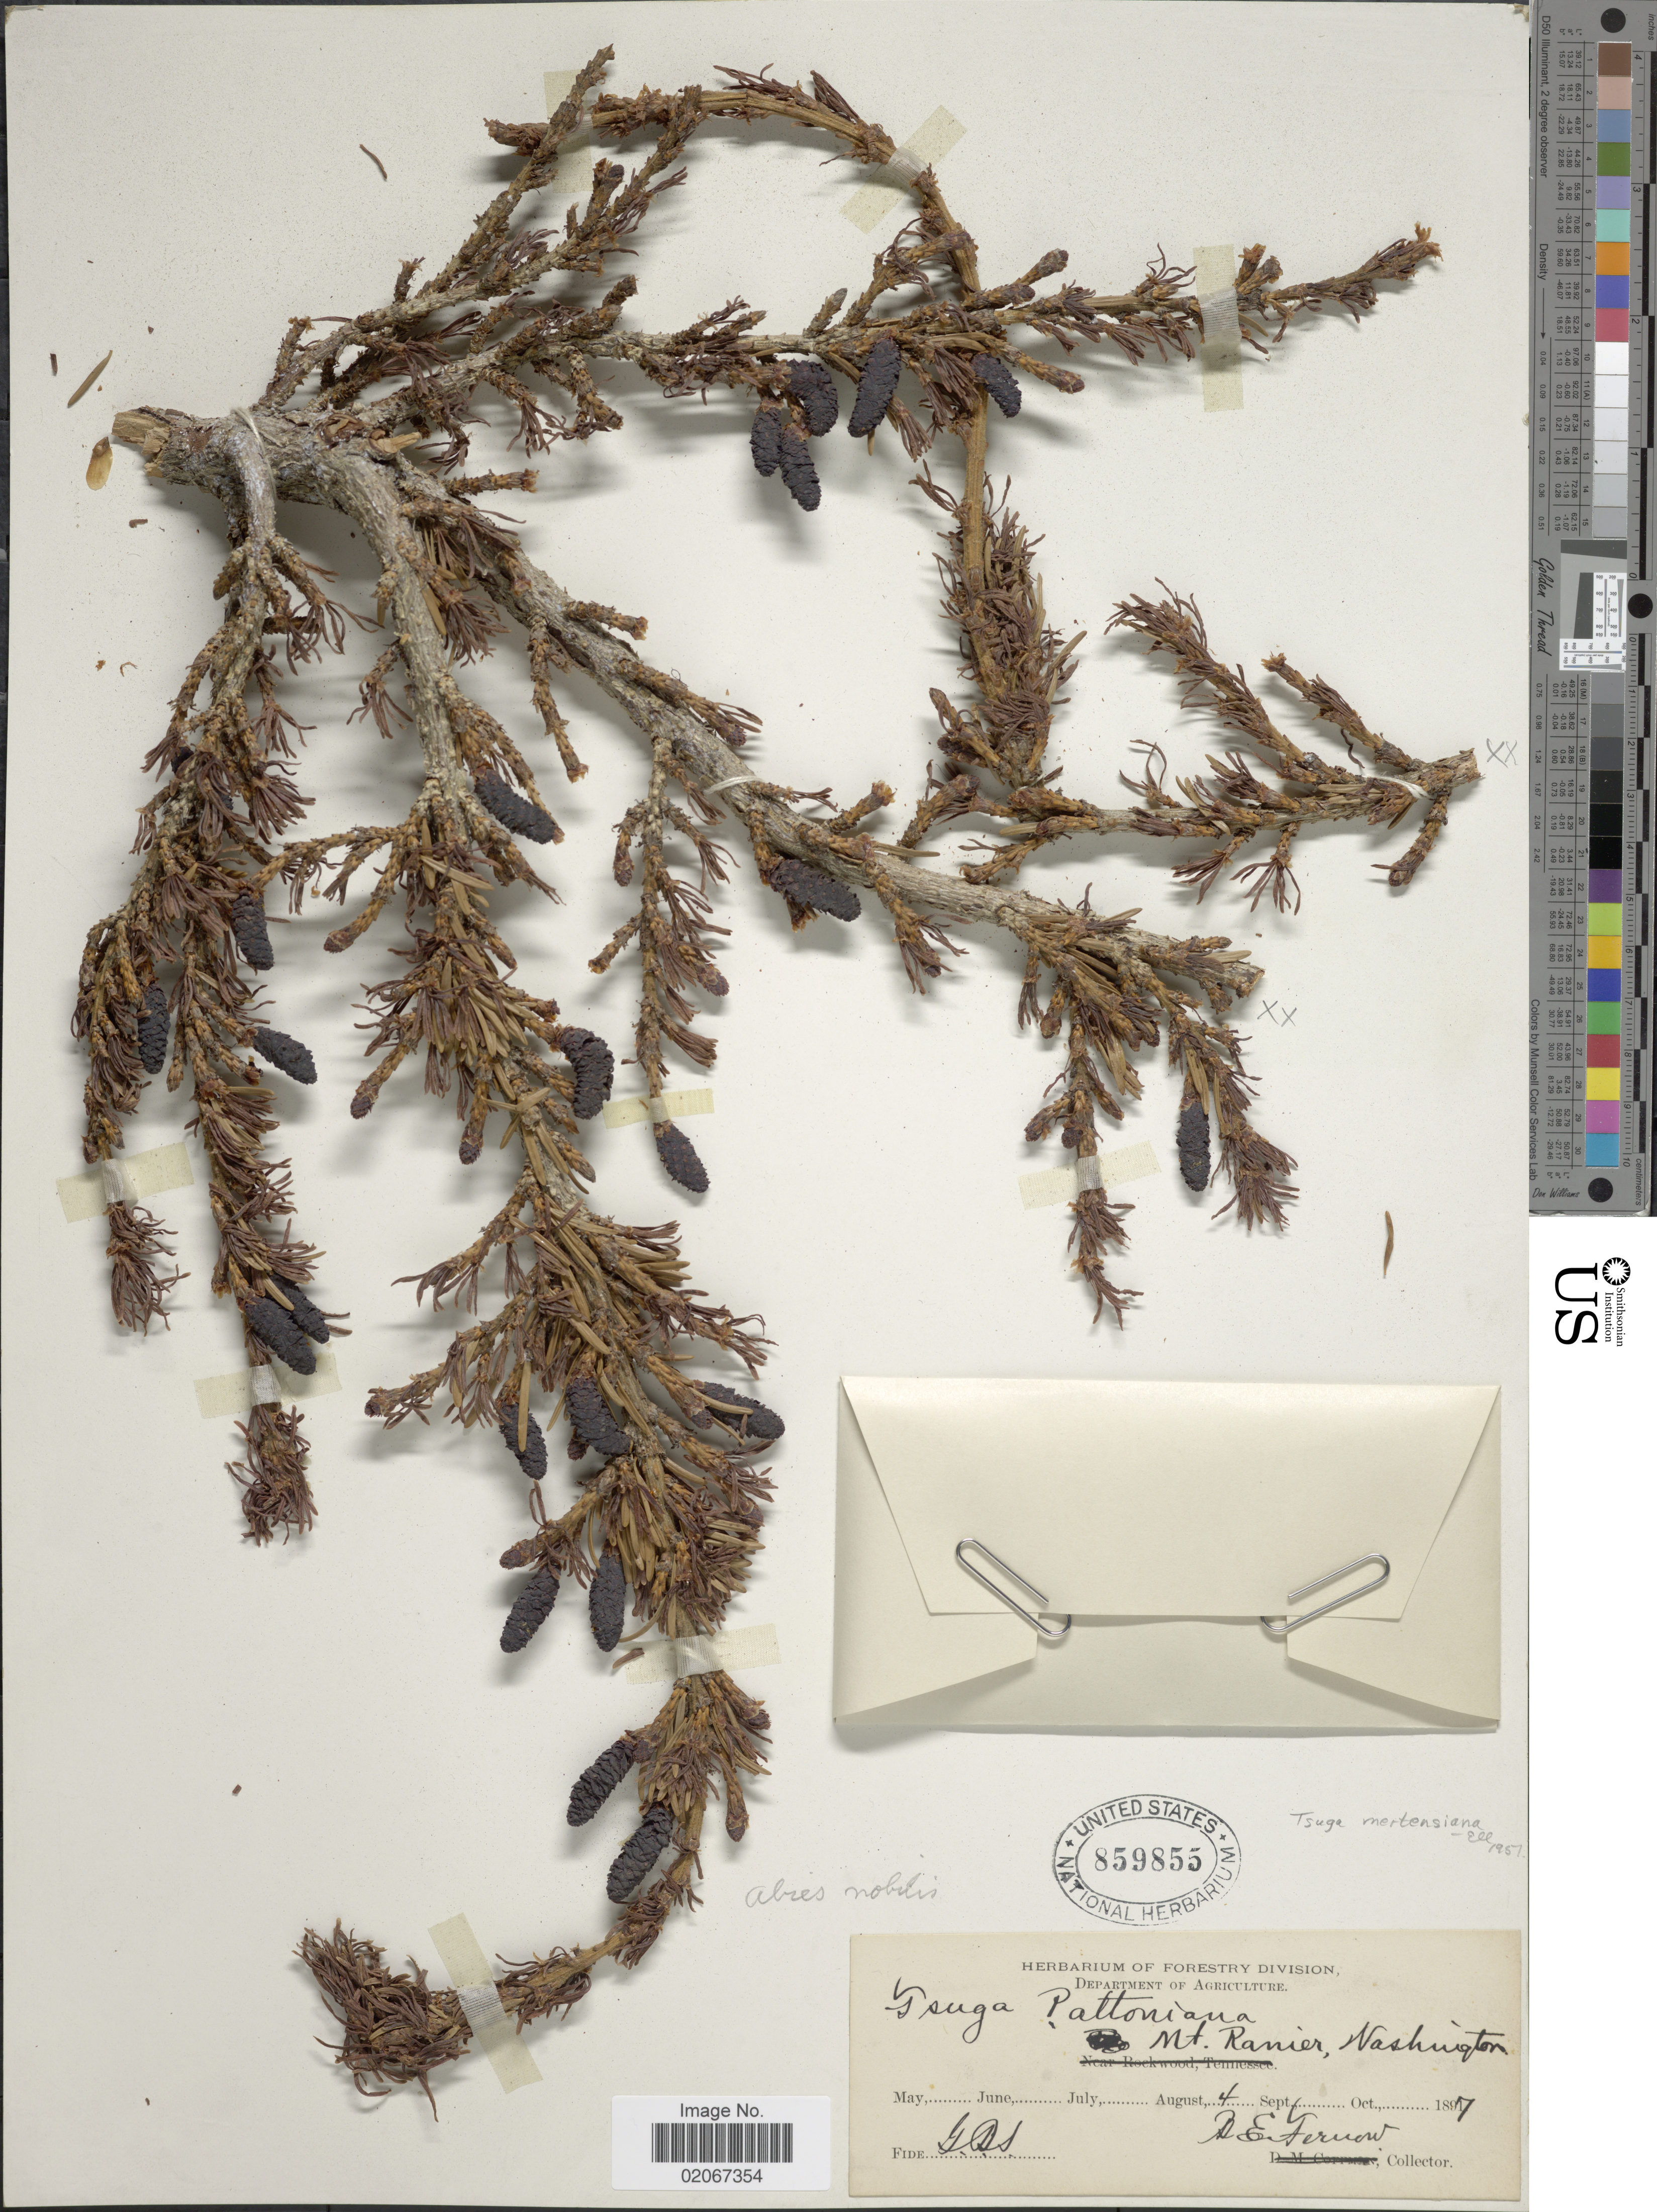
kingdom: Plantae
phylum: Tracheophyta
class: Pinopsida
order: Pinales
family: Pinaceae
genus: Tsuga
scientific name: Tsuga mertensiana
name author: (Bong.) Carrière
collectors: B. Fernow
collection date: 1897-08-04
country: United States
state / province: Washington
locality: Mt. Ranier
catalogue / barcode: US 859855